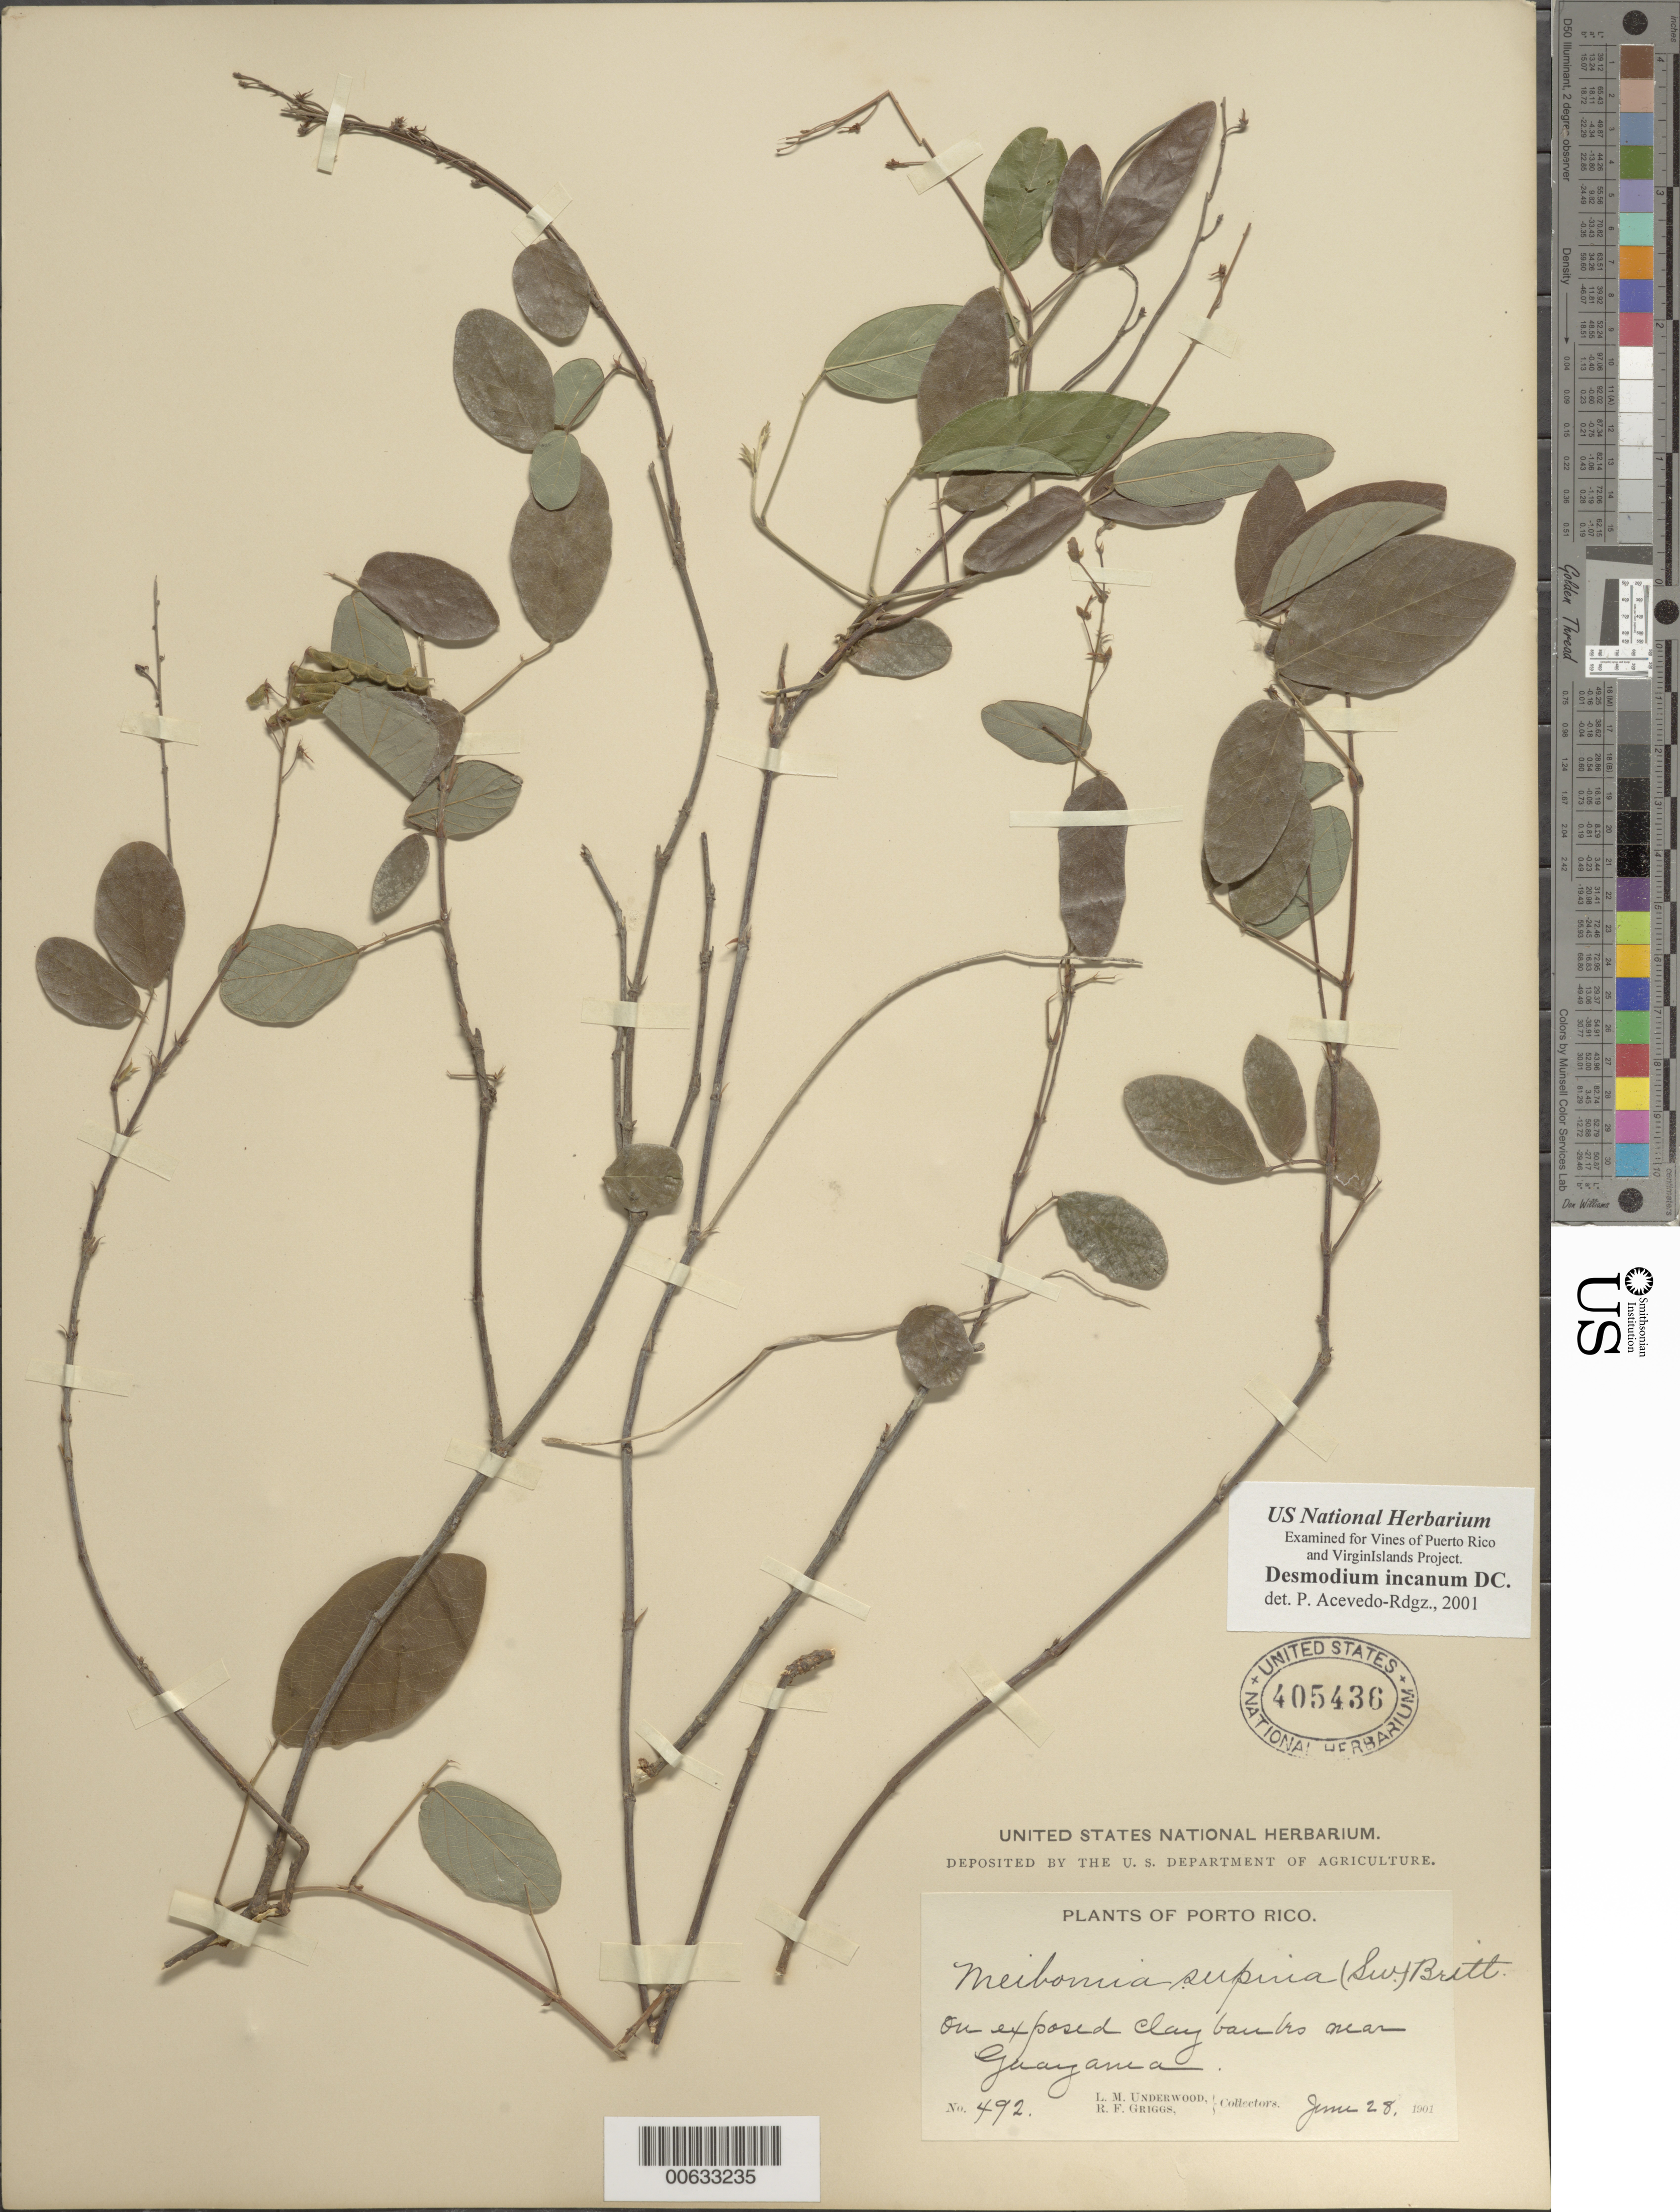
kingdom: Plantae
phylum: Tracheophyta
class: Magnoliopsida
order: Fabales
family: Fabaceae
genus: Desmodium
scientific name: Desmodium incanum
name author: (Sw.) DC.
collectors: L. M. Underwood & R. F. Griggs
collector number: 492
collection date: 1901-06-28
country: Puerto Rico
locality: Porto Rico, near Guayama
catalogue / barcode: US 405436